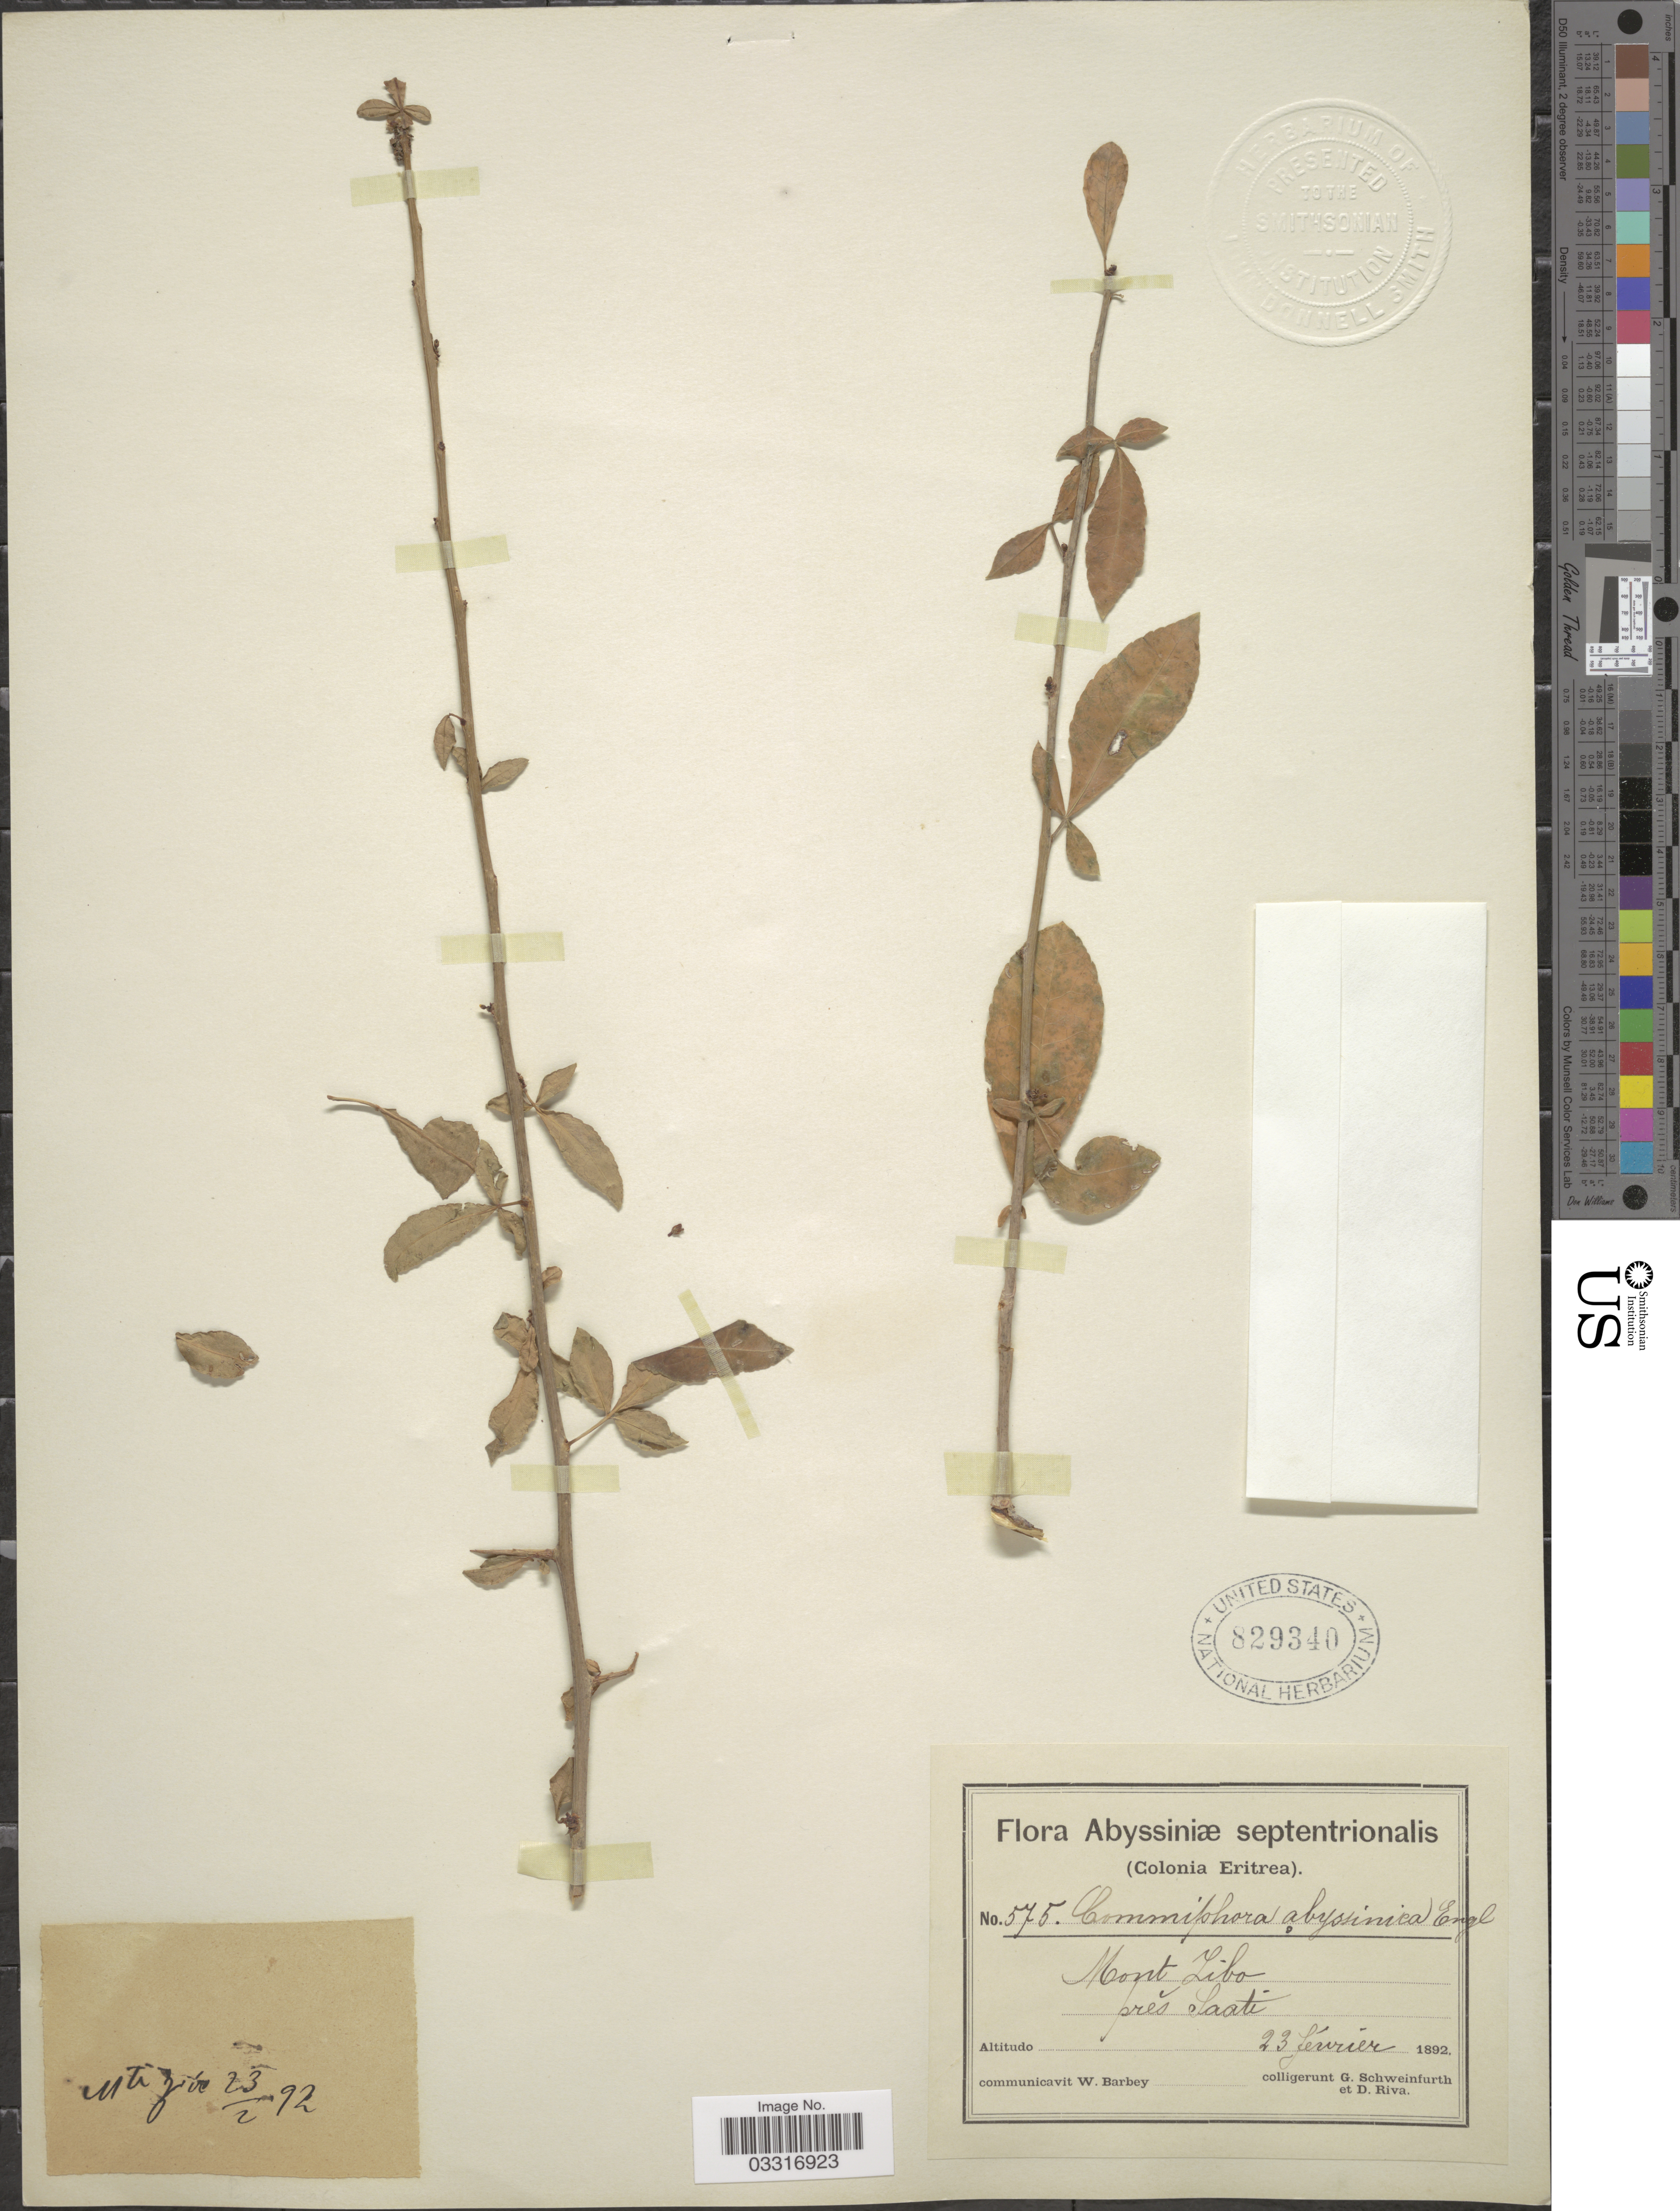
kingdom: Plantae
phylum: Tracheophyta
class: Magnoliopsida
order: Sapindales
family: Burseraceae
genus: Commiphora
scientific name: Commiphora abyssinica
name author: (Engl.) Engl.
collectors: G. A. Schweinfurth (herbarium) & D. Riva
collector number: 575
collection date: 1892-02-23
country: Eritrea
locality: Abyssiniæ septentrionalis (Colonia Eritrea), Mont Libo [interpreted] prĕs Saati [interpreted].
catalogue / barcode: US 829340